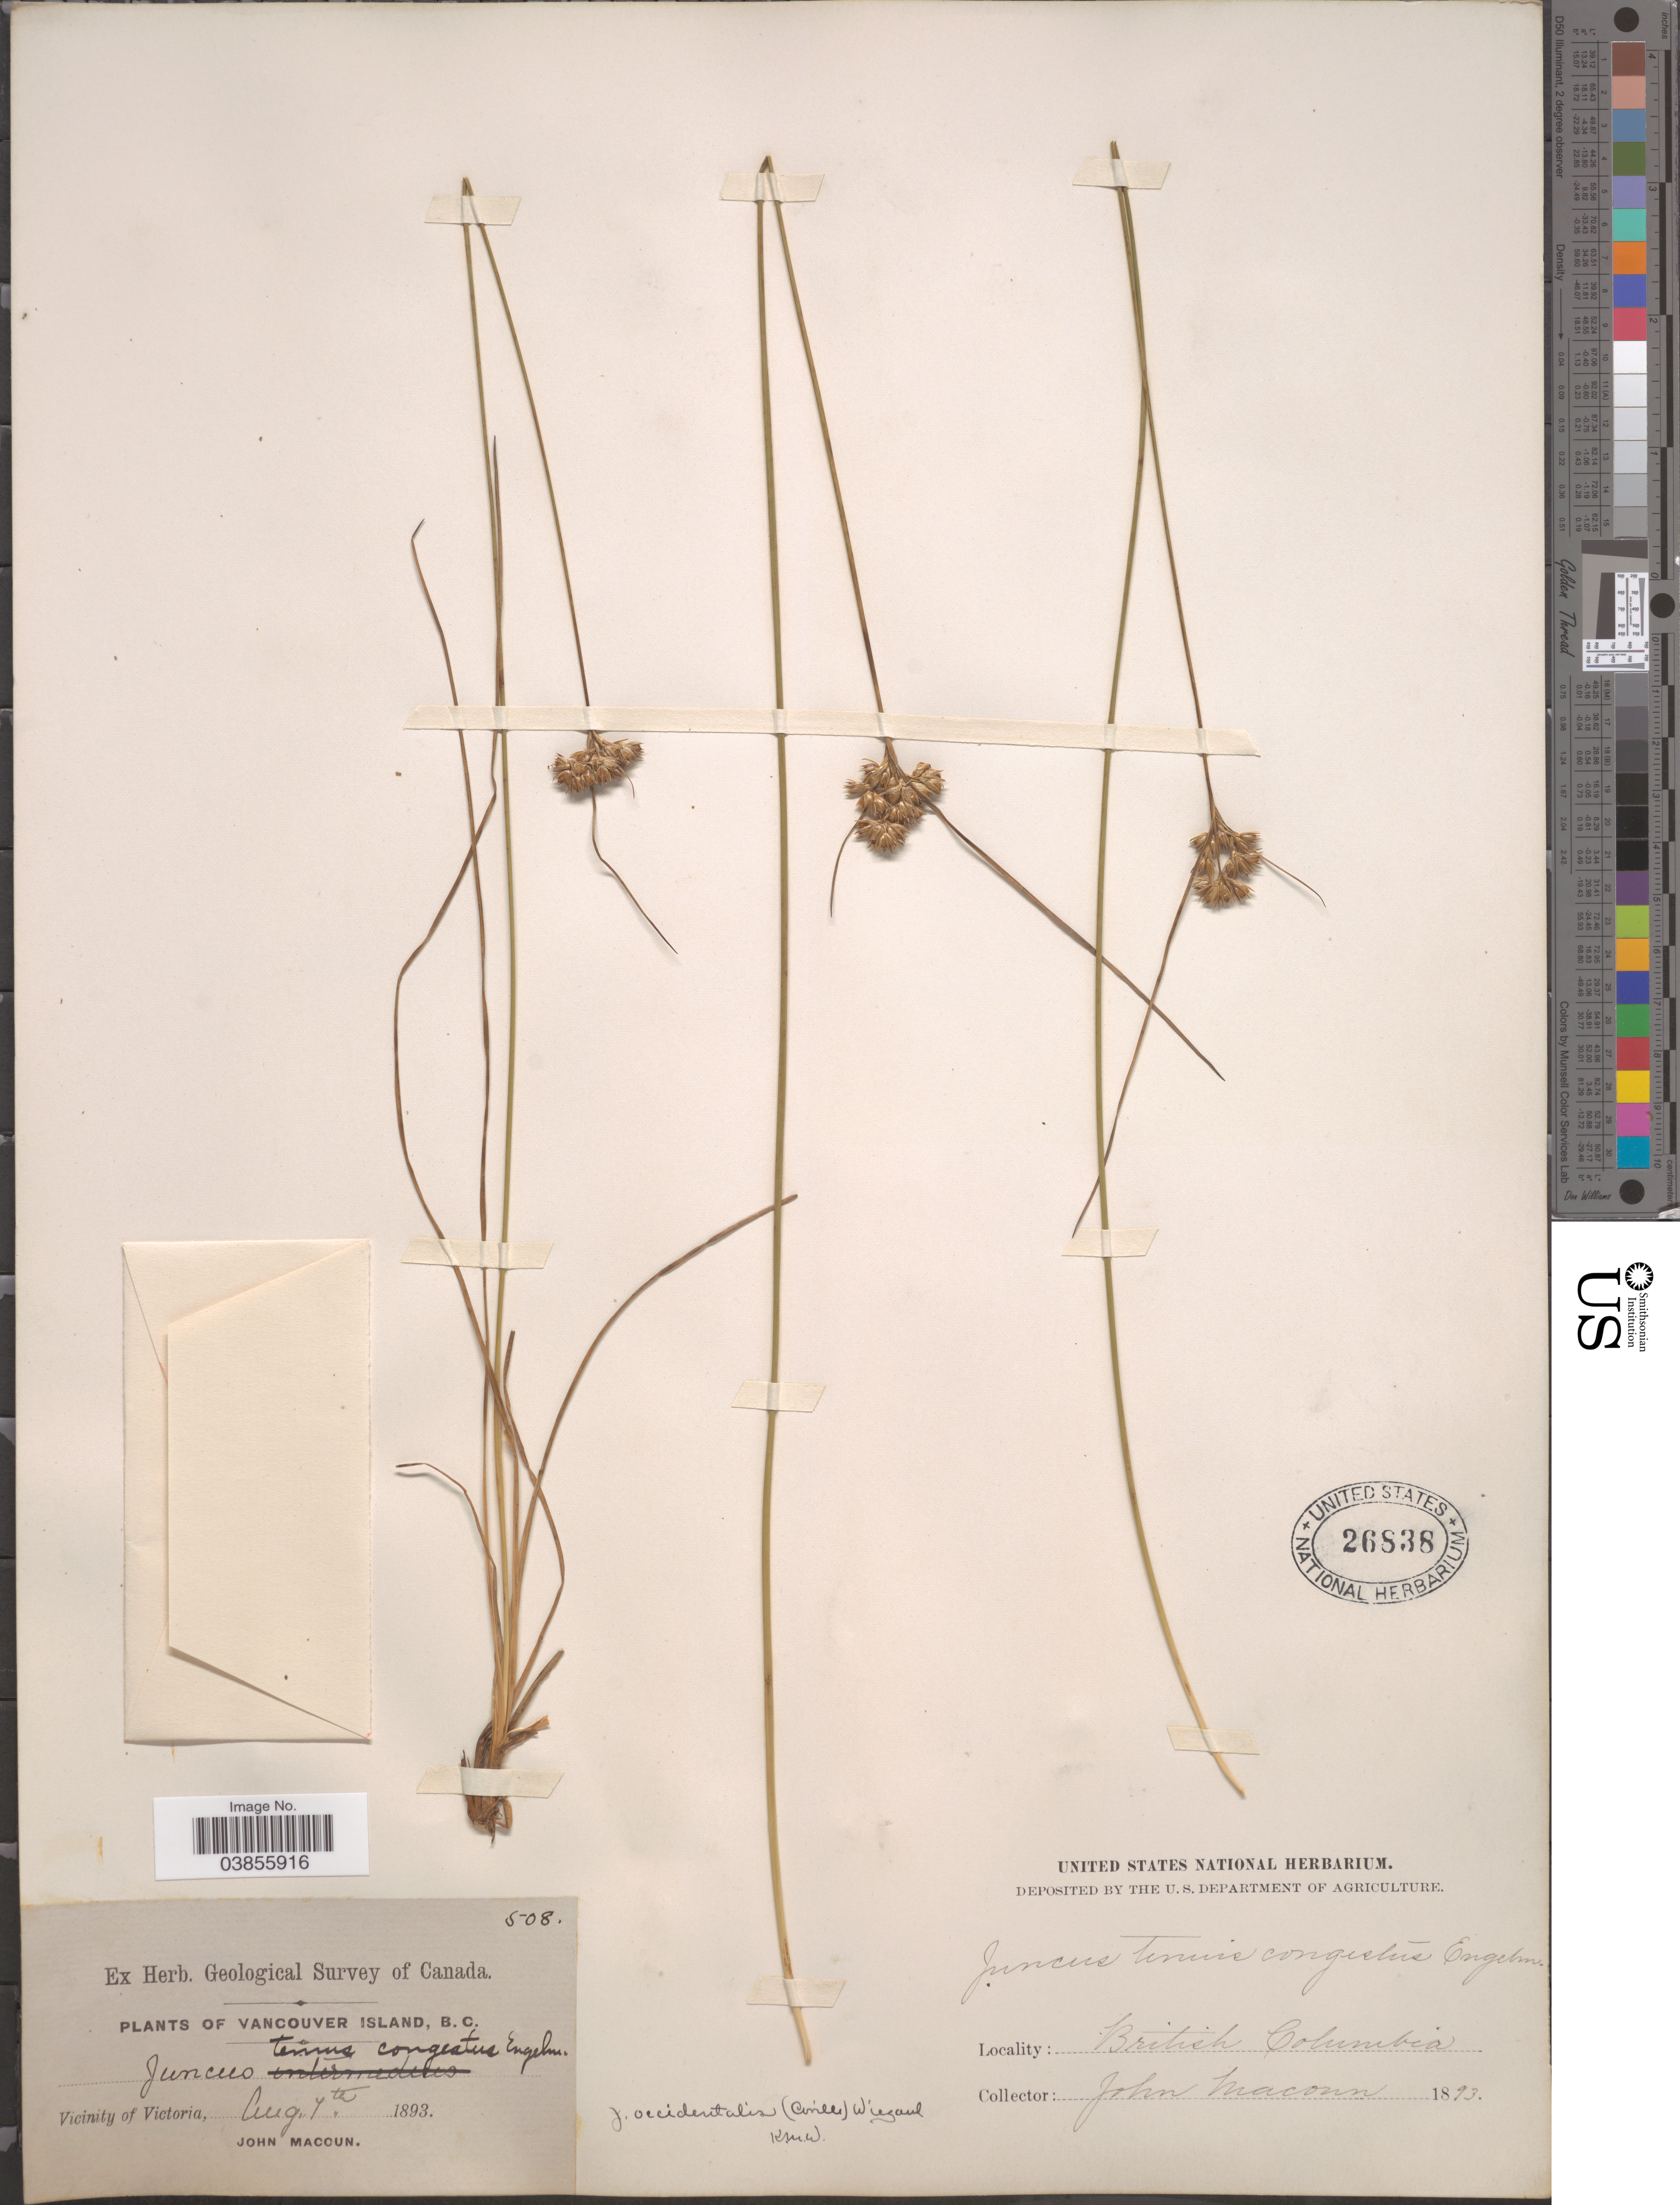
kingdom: Plantae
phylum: Tracheophyta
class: Liliopsida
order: Poales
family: Juncaceae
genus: Juncus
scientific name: Juncus occidentalis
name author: (Coville) Wiegand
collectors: J. Macoun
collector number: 508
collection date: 1893-08-07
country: Canada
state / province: British Columbia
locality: Vancouver Island. Vicinity of Victoria.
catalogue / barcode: US 26838